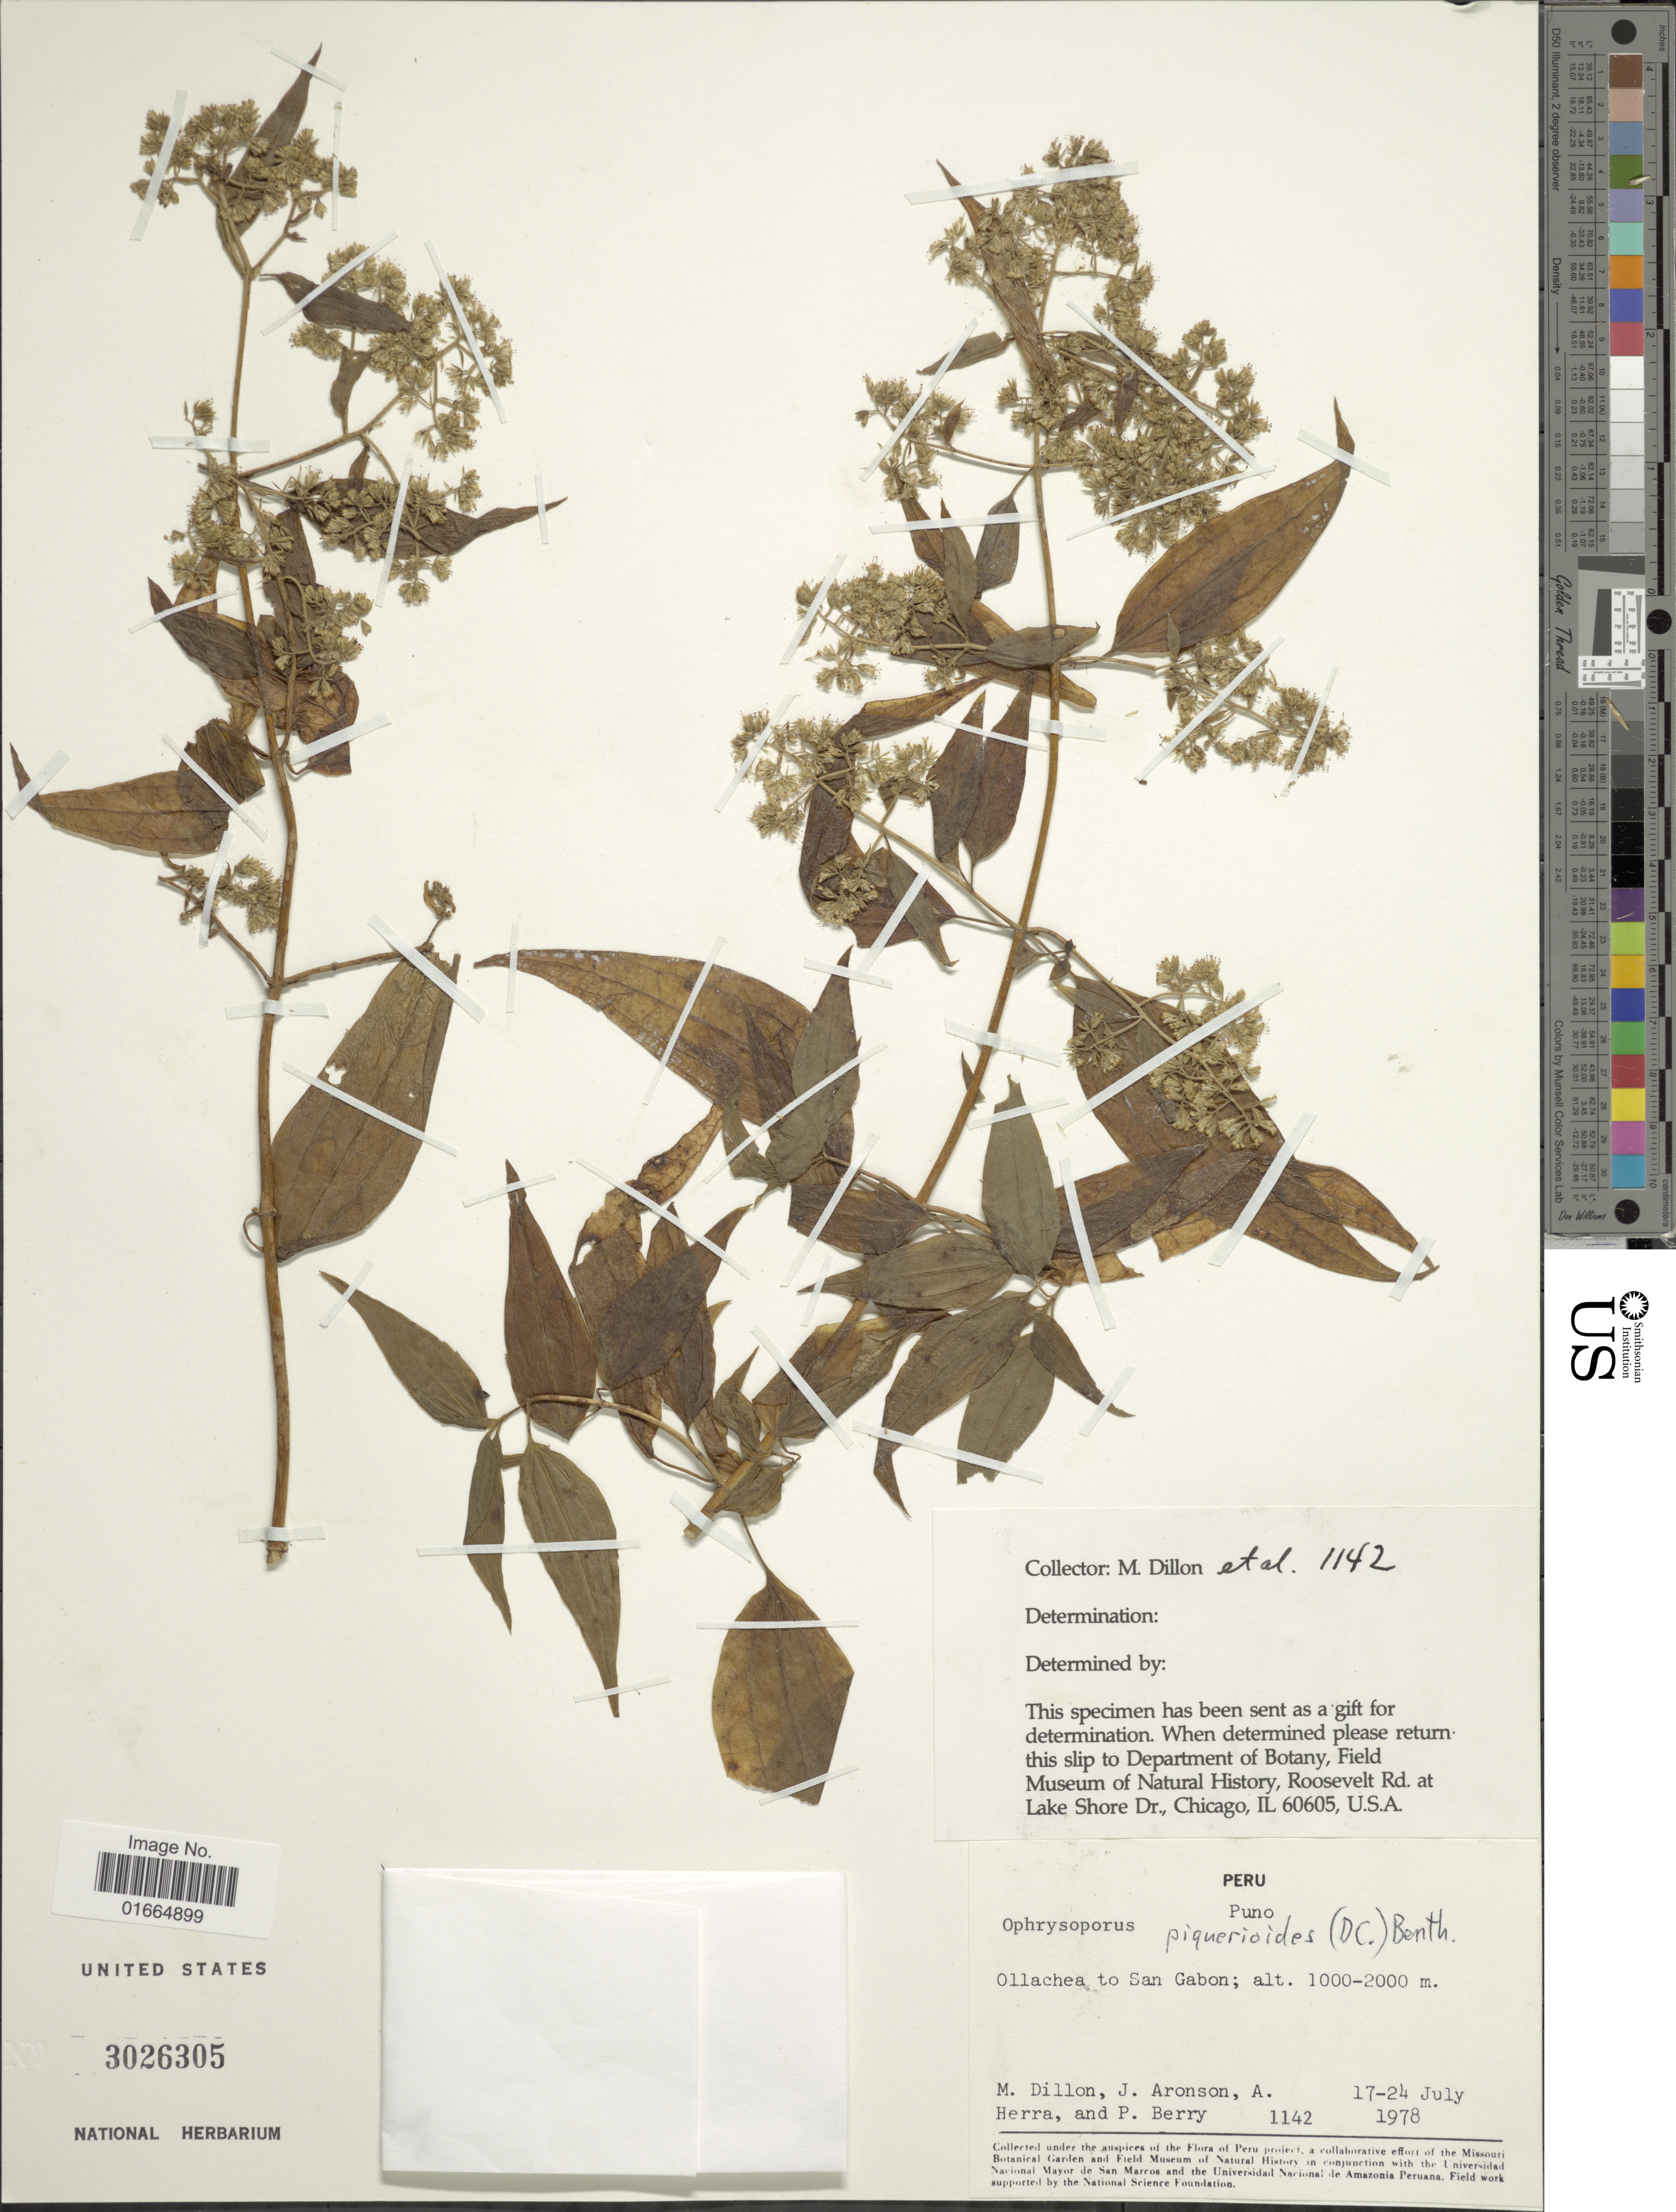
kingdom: Plantae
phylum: Tracheophyta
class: Magnoliopsida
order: Asterales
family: Asteraceae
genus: Ophryosporus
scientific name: Ophryosporus piquerioides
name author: (DC.) Benth. ex Baker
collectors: M. O. Dillon, J. Aronson, A. Herra & P. Berry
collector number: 1142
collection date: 1978-07-17/1978-07-24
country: Peru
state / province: Puno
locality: Ollachea to San Gabon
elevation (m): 1000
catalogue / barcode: US 3026305